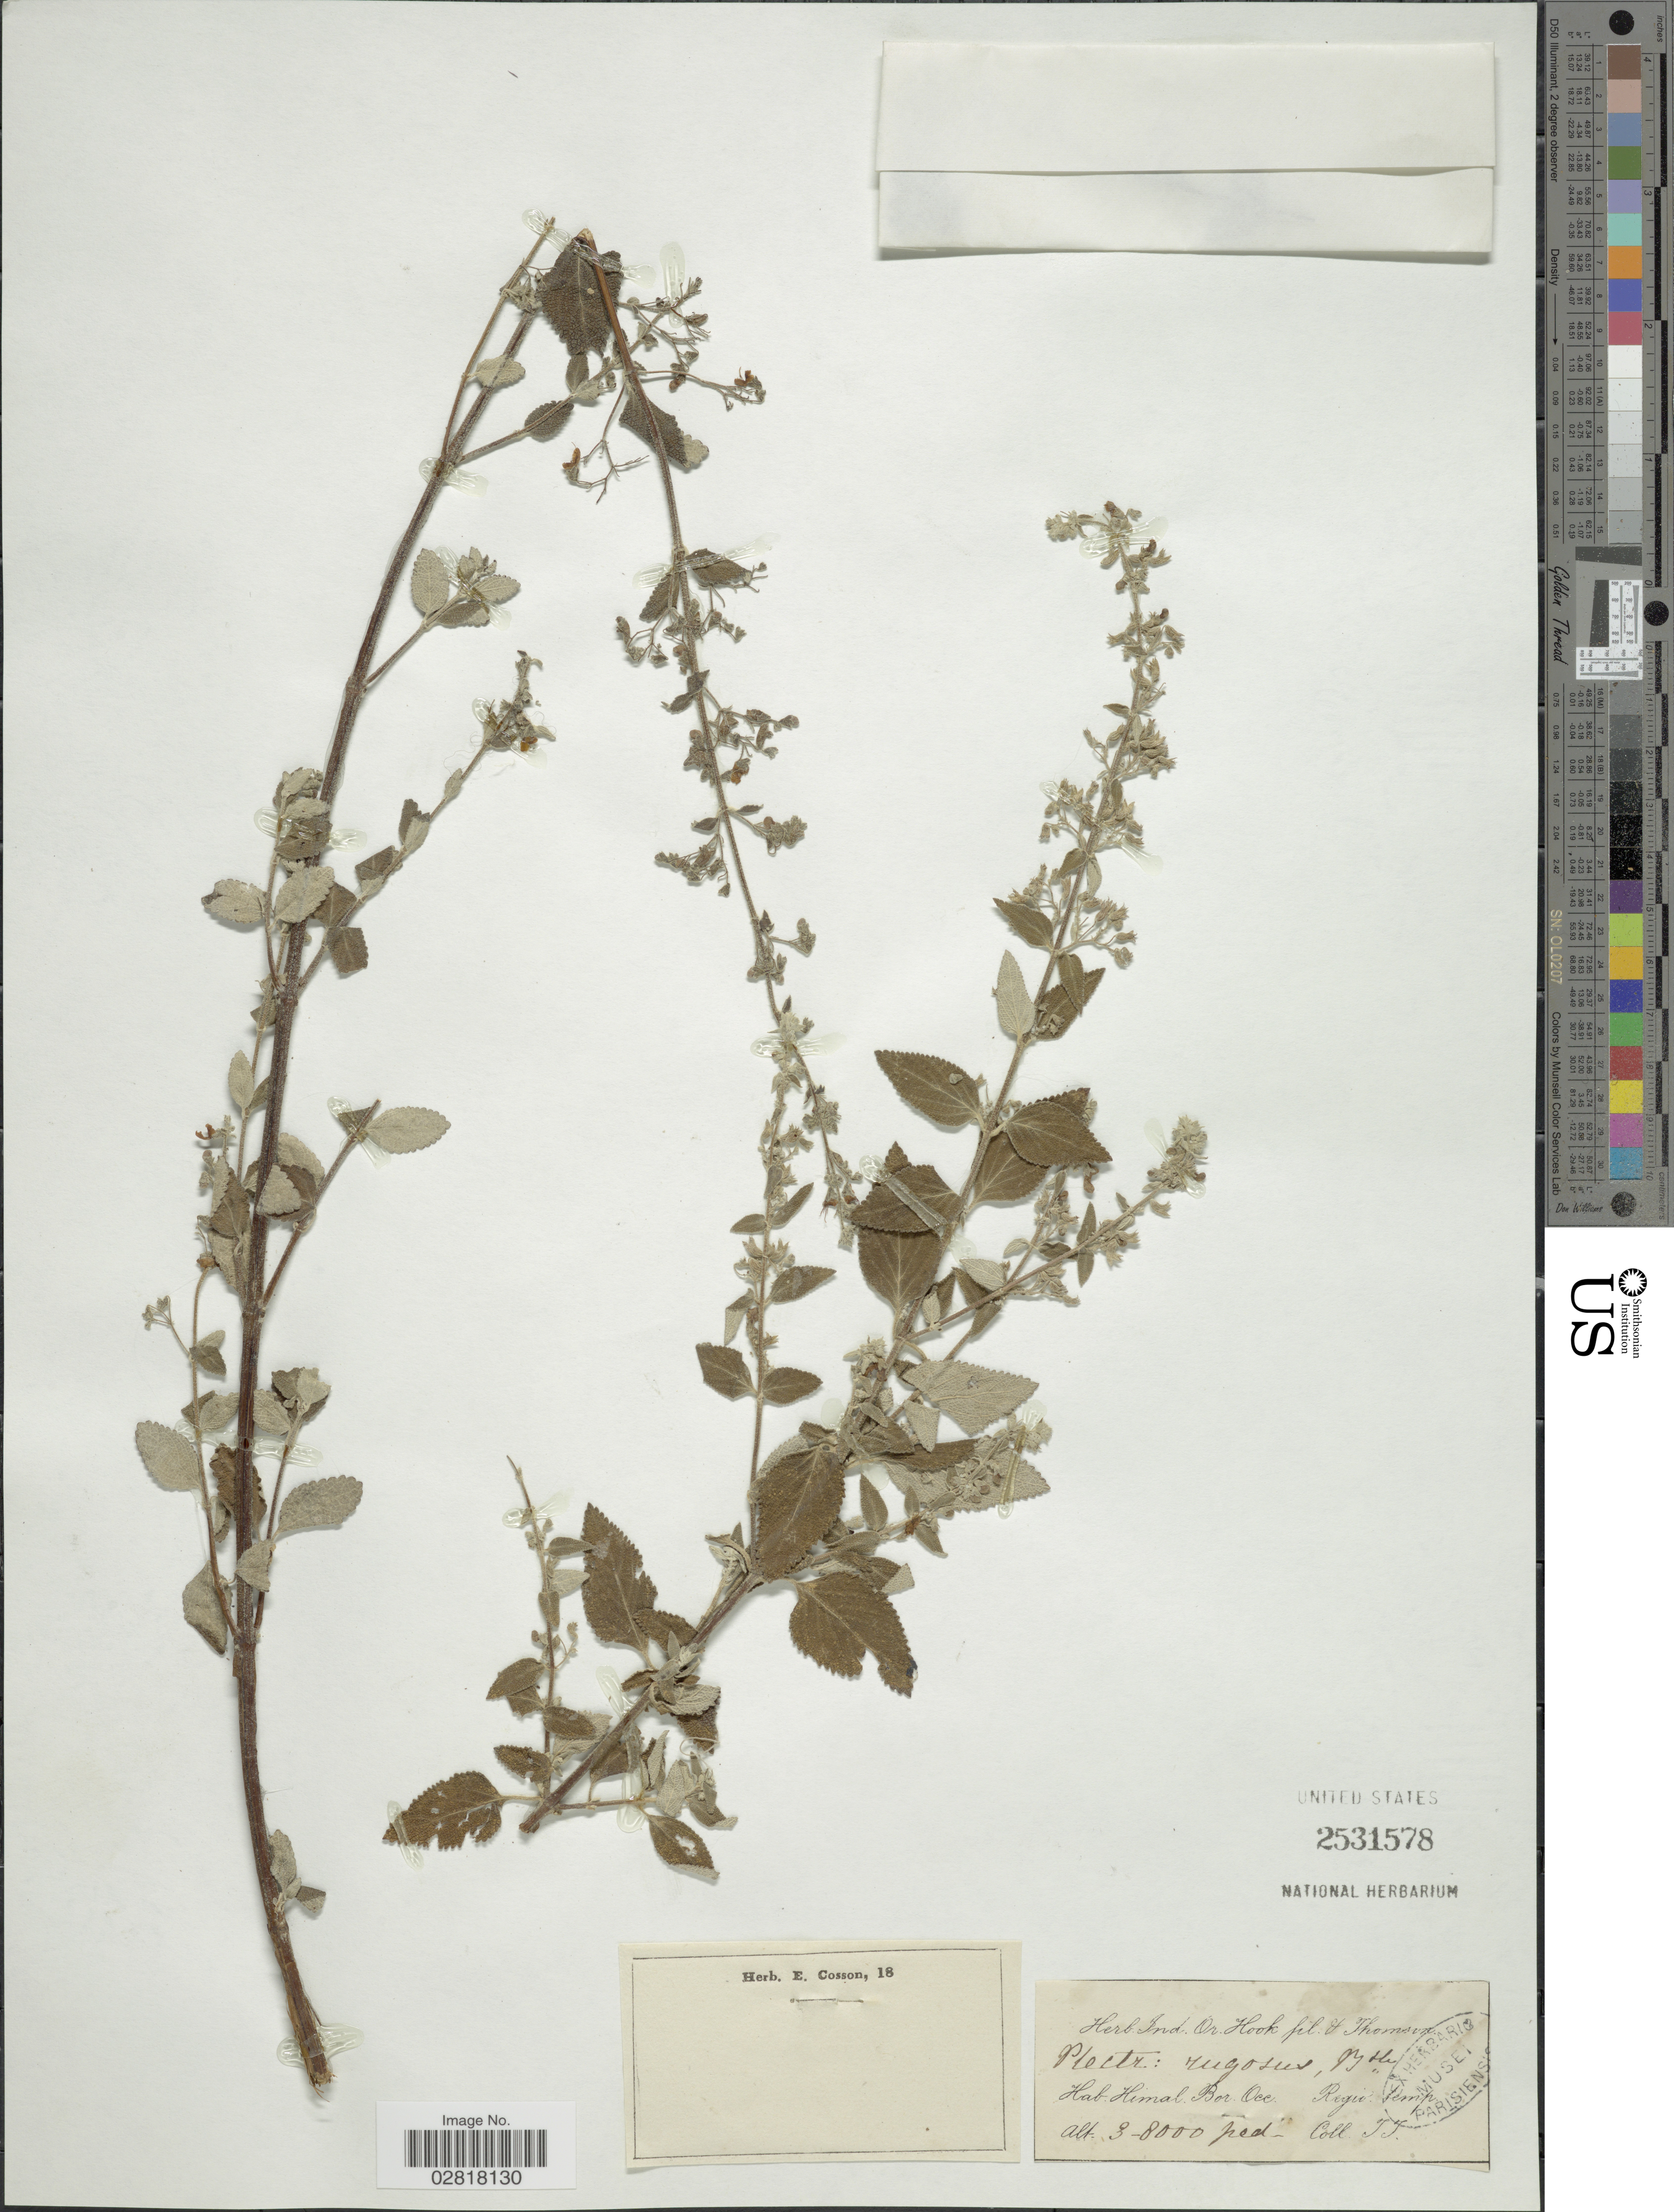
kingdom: Plantae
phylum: Tracheophyta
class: Magnoliopsida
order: Lamiales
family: Lamiaceae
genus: Plectranthus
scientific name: Plectranthus rugosus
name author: Wall. ex Benth.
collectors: T. Thomson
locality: Himal. Bor. Occ. Regio: Temp.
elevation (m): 914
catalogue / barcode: US 2531578